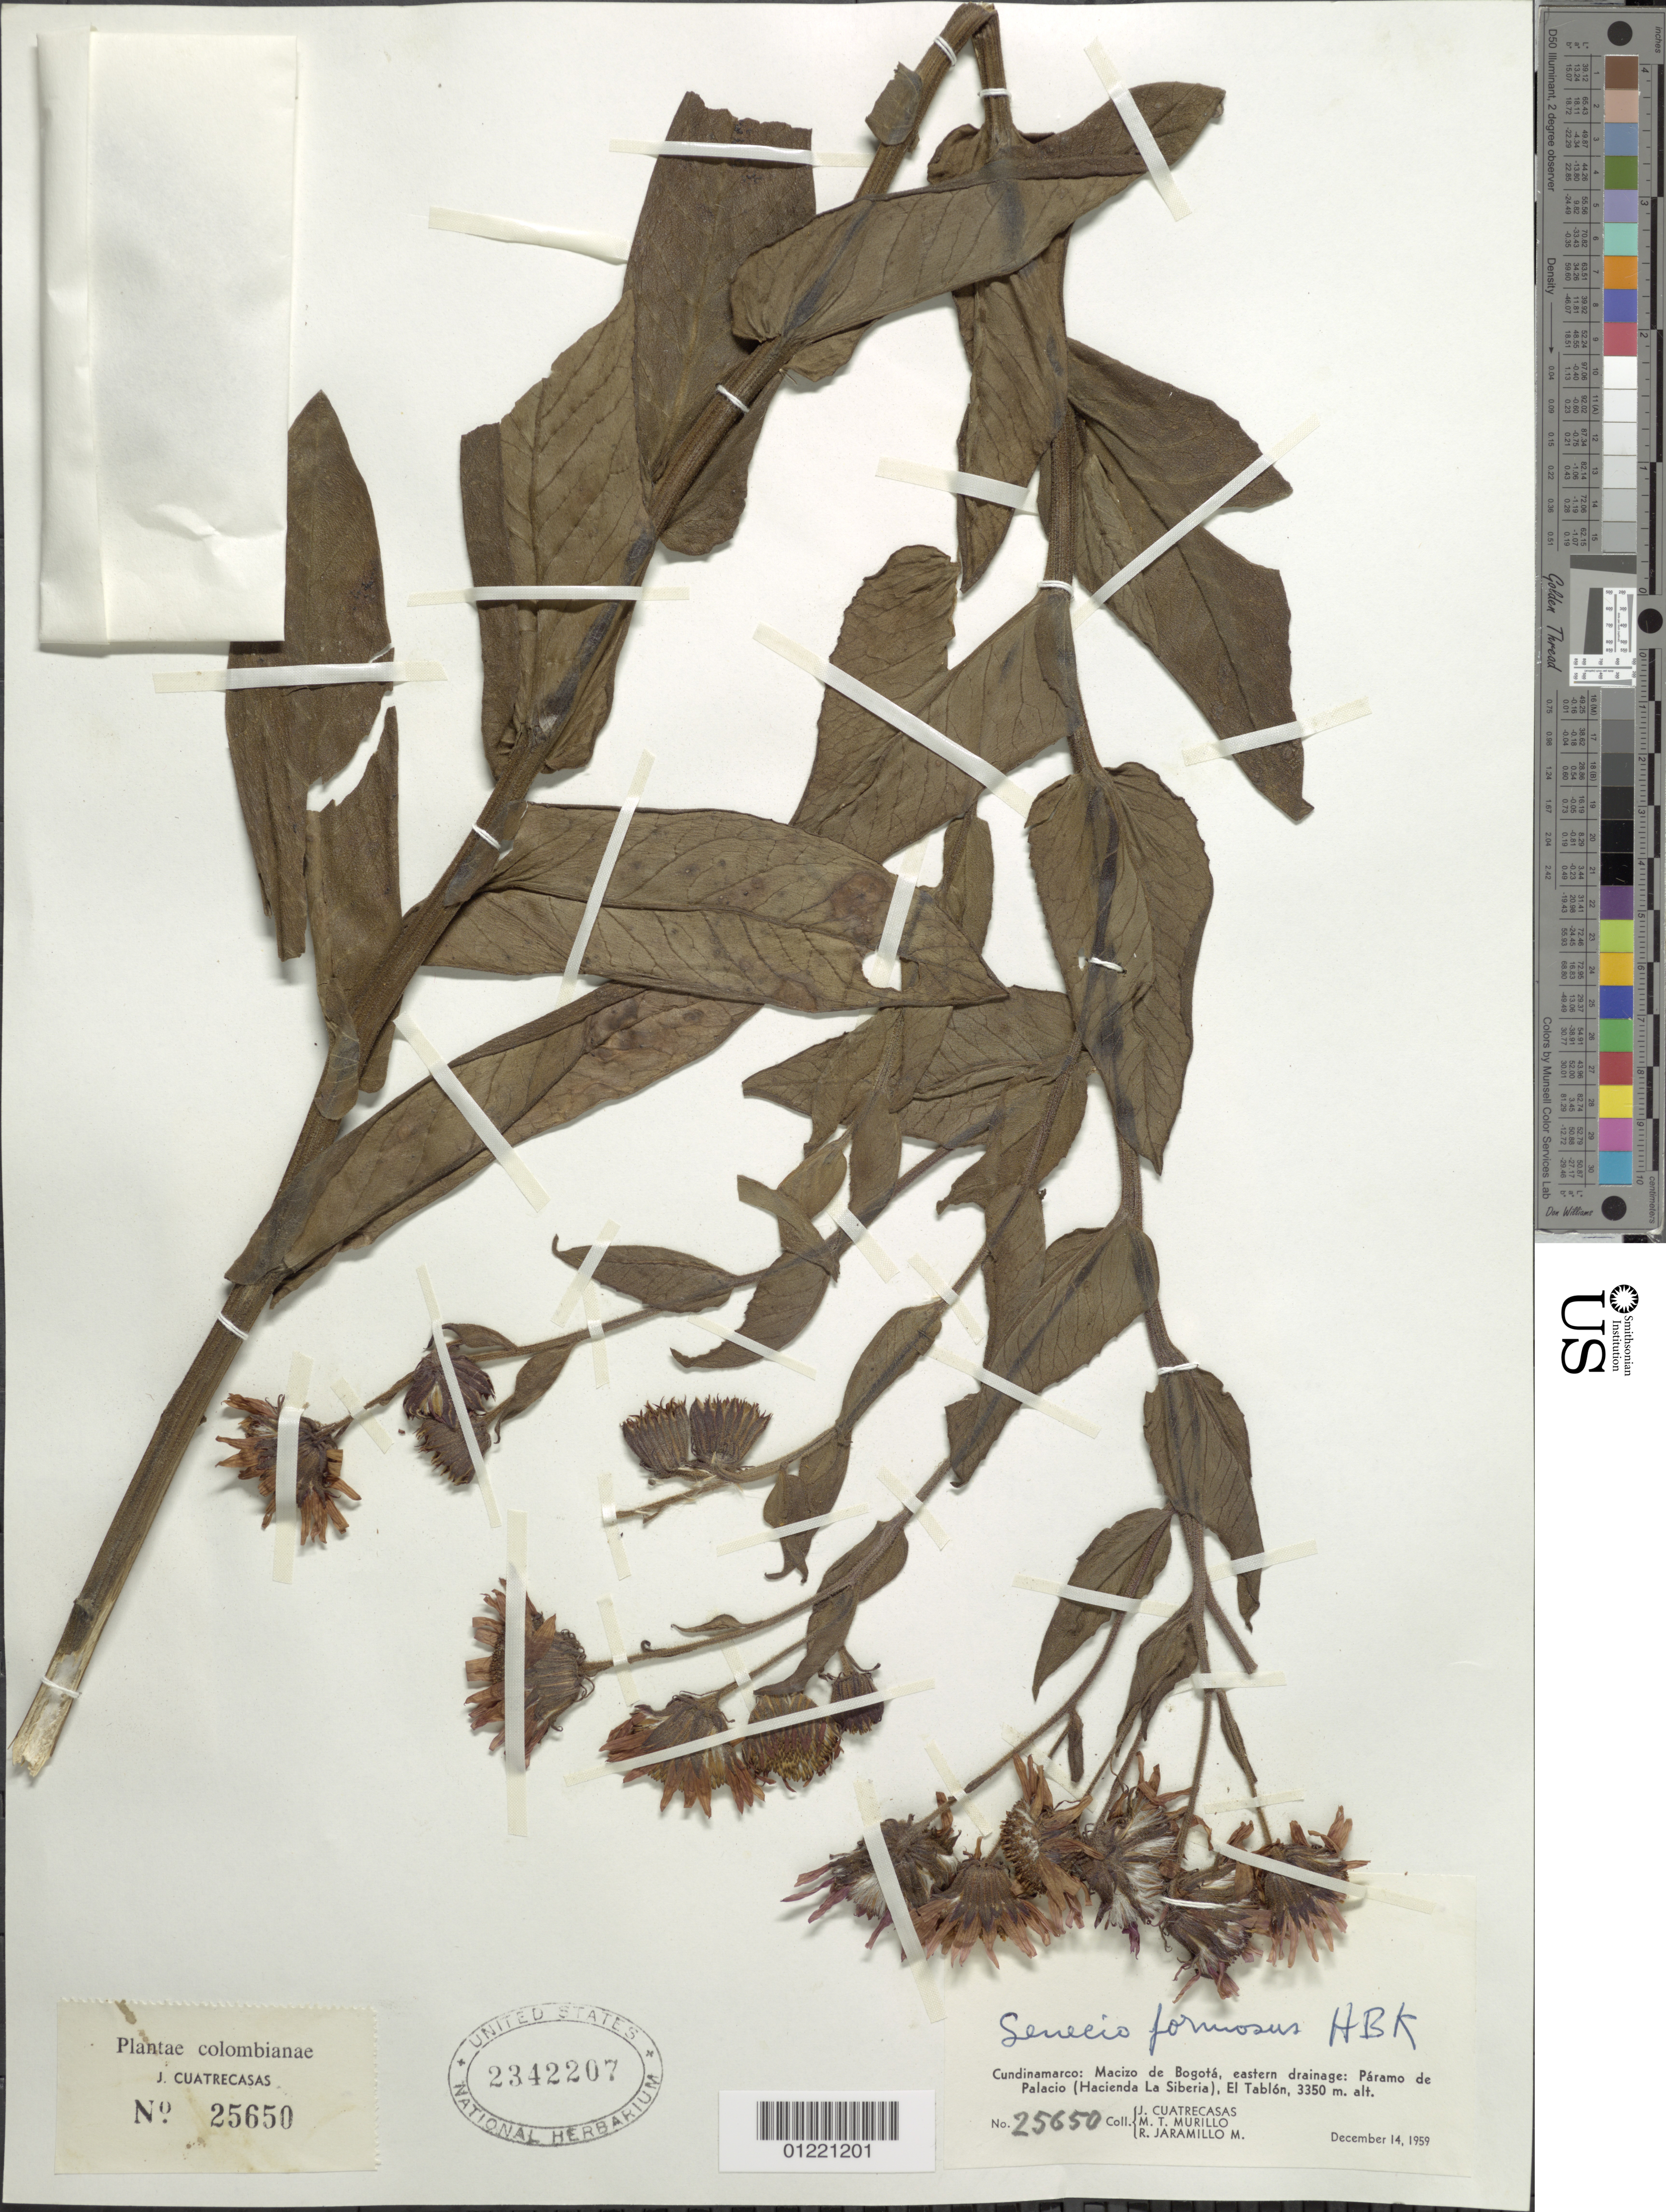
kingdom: Plantae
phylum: Tracheophyta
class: Magnoliopsida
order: Asterales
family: Asteraceae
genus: Senecio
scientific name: Senecio wedglacialis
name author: Cuatrec.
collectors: J. Cuatrecasas, M. Murillo & R. Jaramillo M.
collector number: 25650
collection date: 1959-12-14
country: Colombia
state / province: Cundinamarca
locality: Macizo de Bogotá, eastern drainage: Páramo de Palacio (Hacienda la Siberia), El Tablón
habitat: paramo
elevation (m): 3350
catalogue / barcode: US 2342207